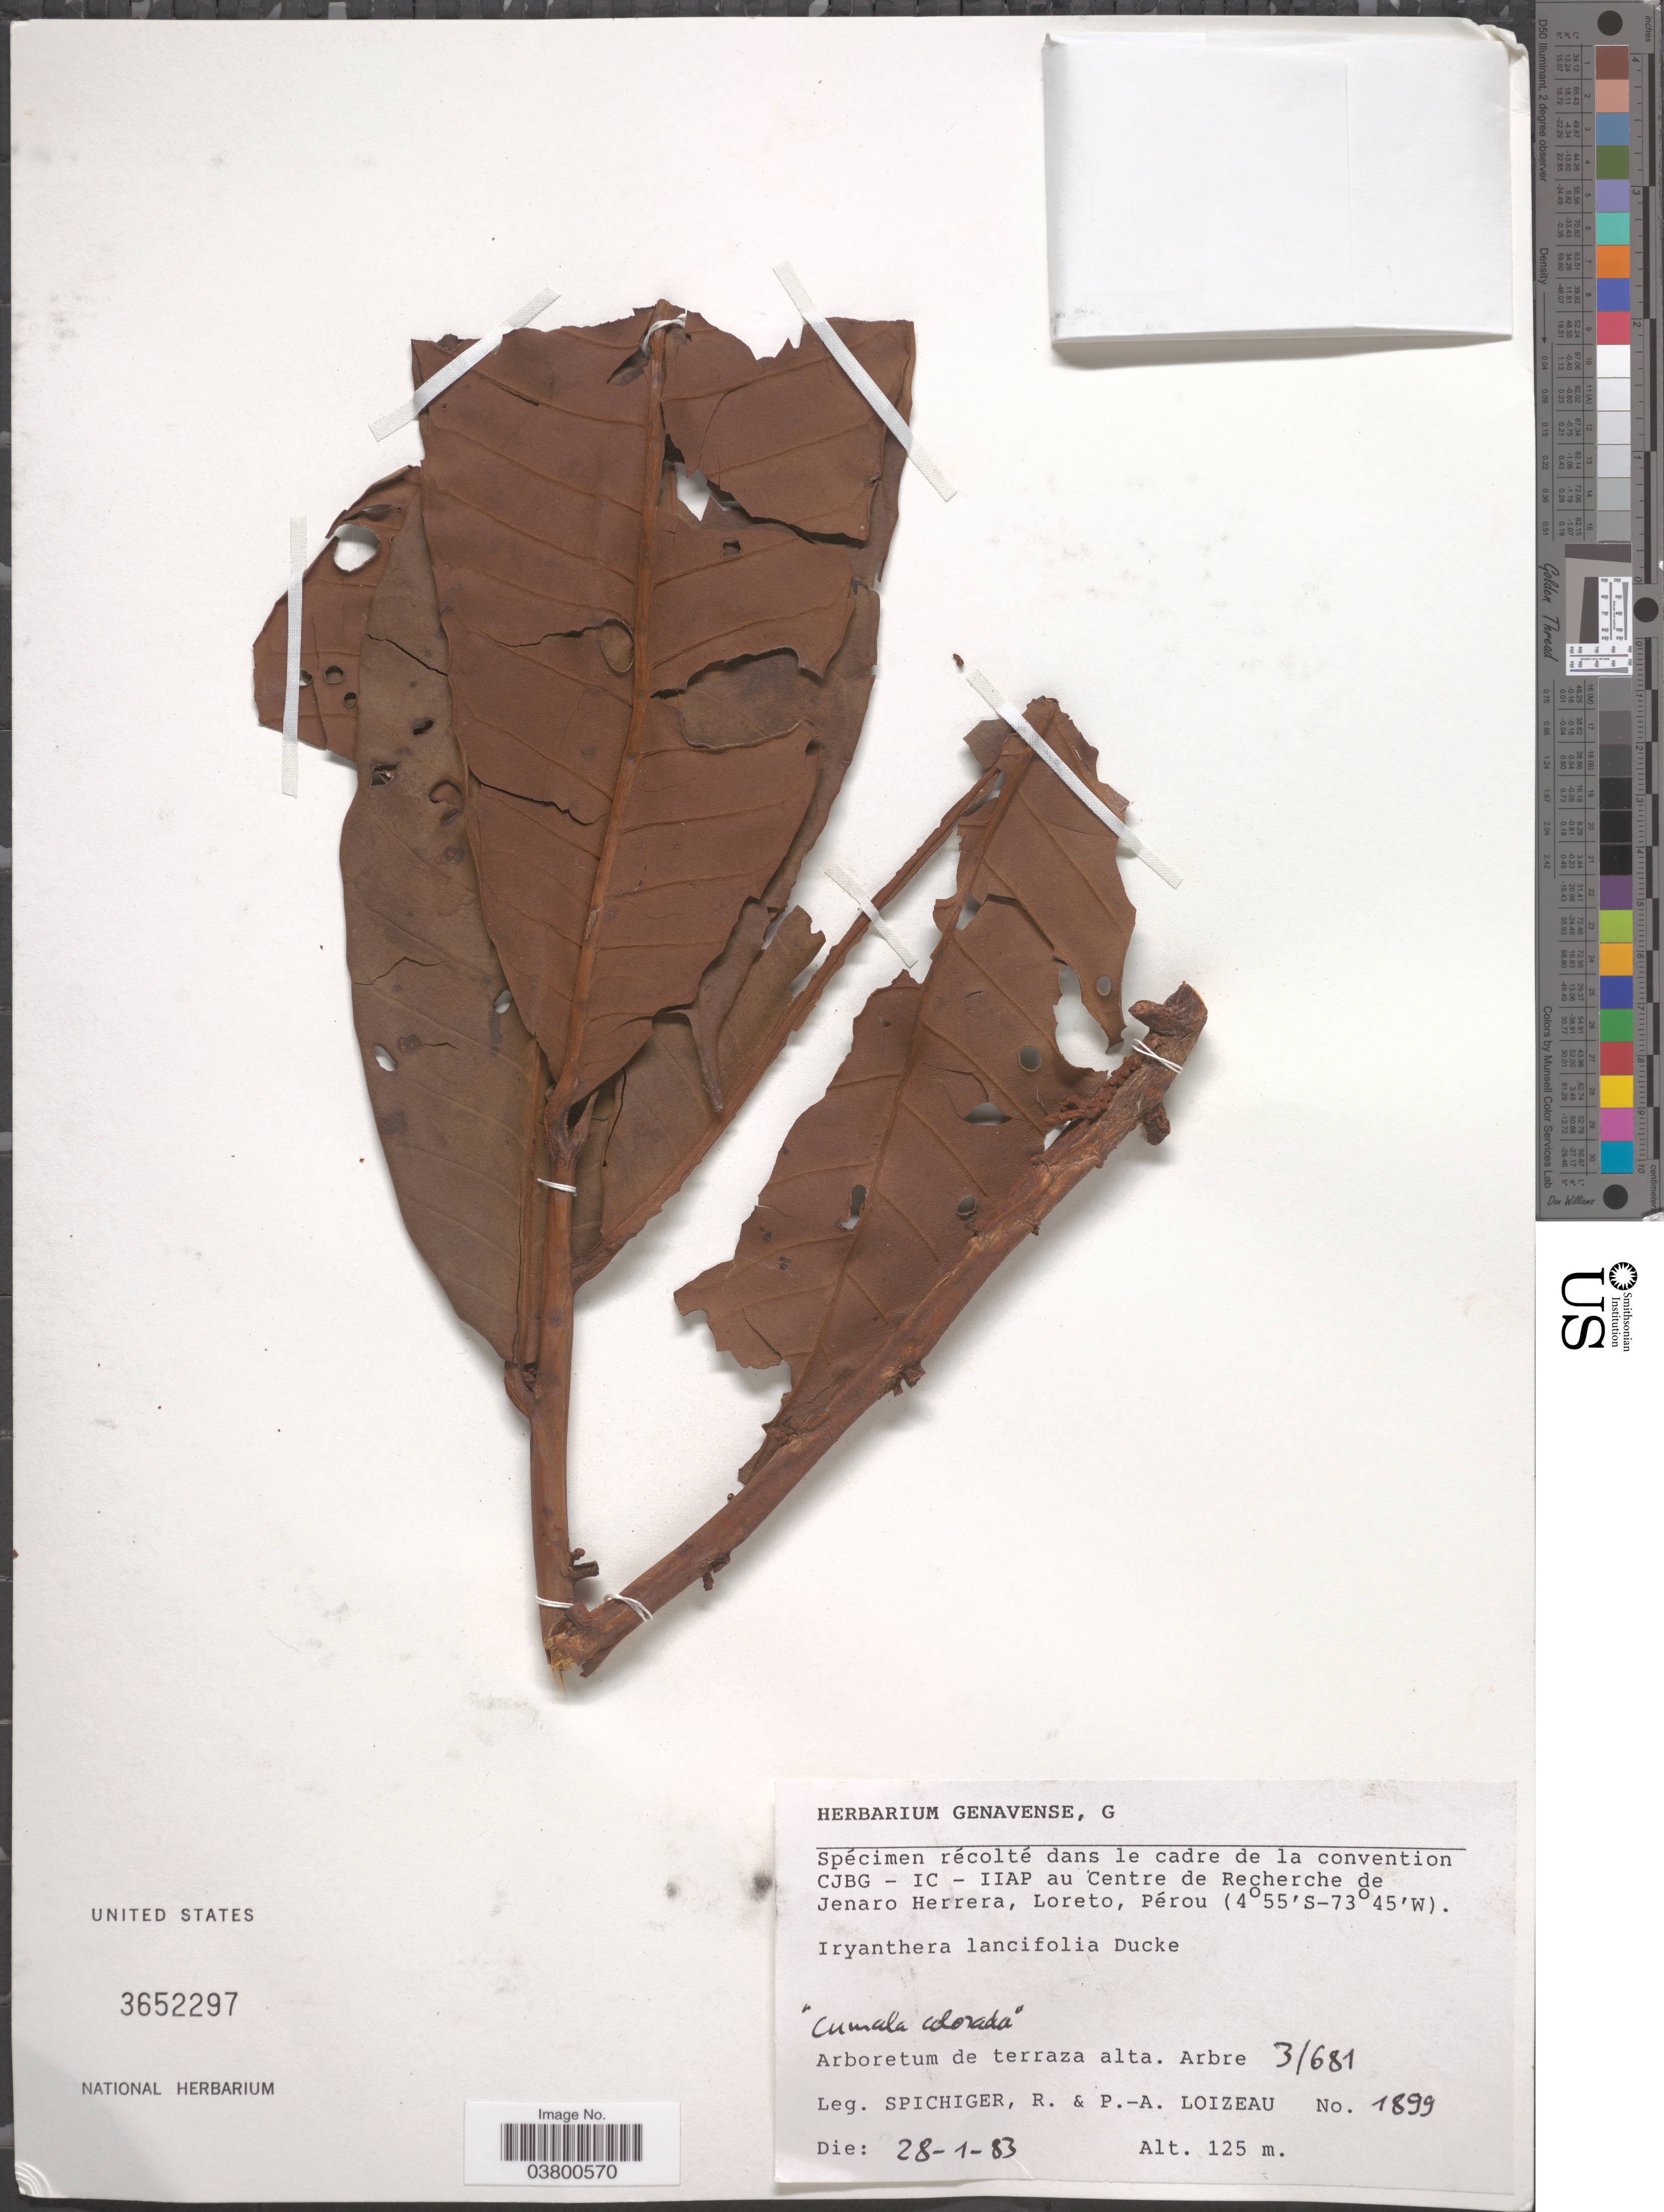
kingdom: Plantae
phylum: Tracheophyta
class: Magnoliopsida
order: Magnoliales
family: Myristicaceae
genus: Iryanthera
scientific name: Iryanthera lancifolia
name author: Ducke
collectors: R. Spichiger & P. Loizeau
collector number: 1899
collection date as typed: Transcribed d/m/y: 28/1/83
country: Peru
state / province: Loreto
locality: Centre de Recherche de Jenaro Herrera, Loreto, Pérou. Arboretum de terraza alta. Arbre 3/681.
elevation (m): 125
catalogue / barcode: US 3652297